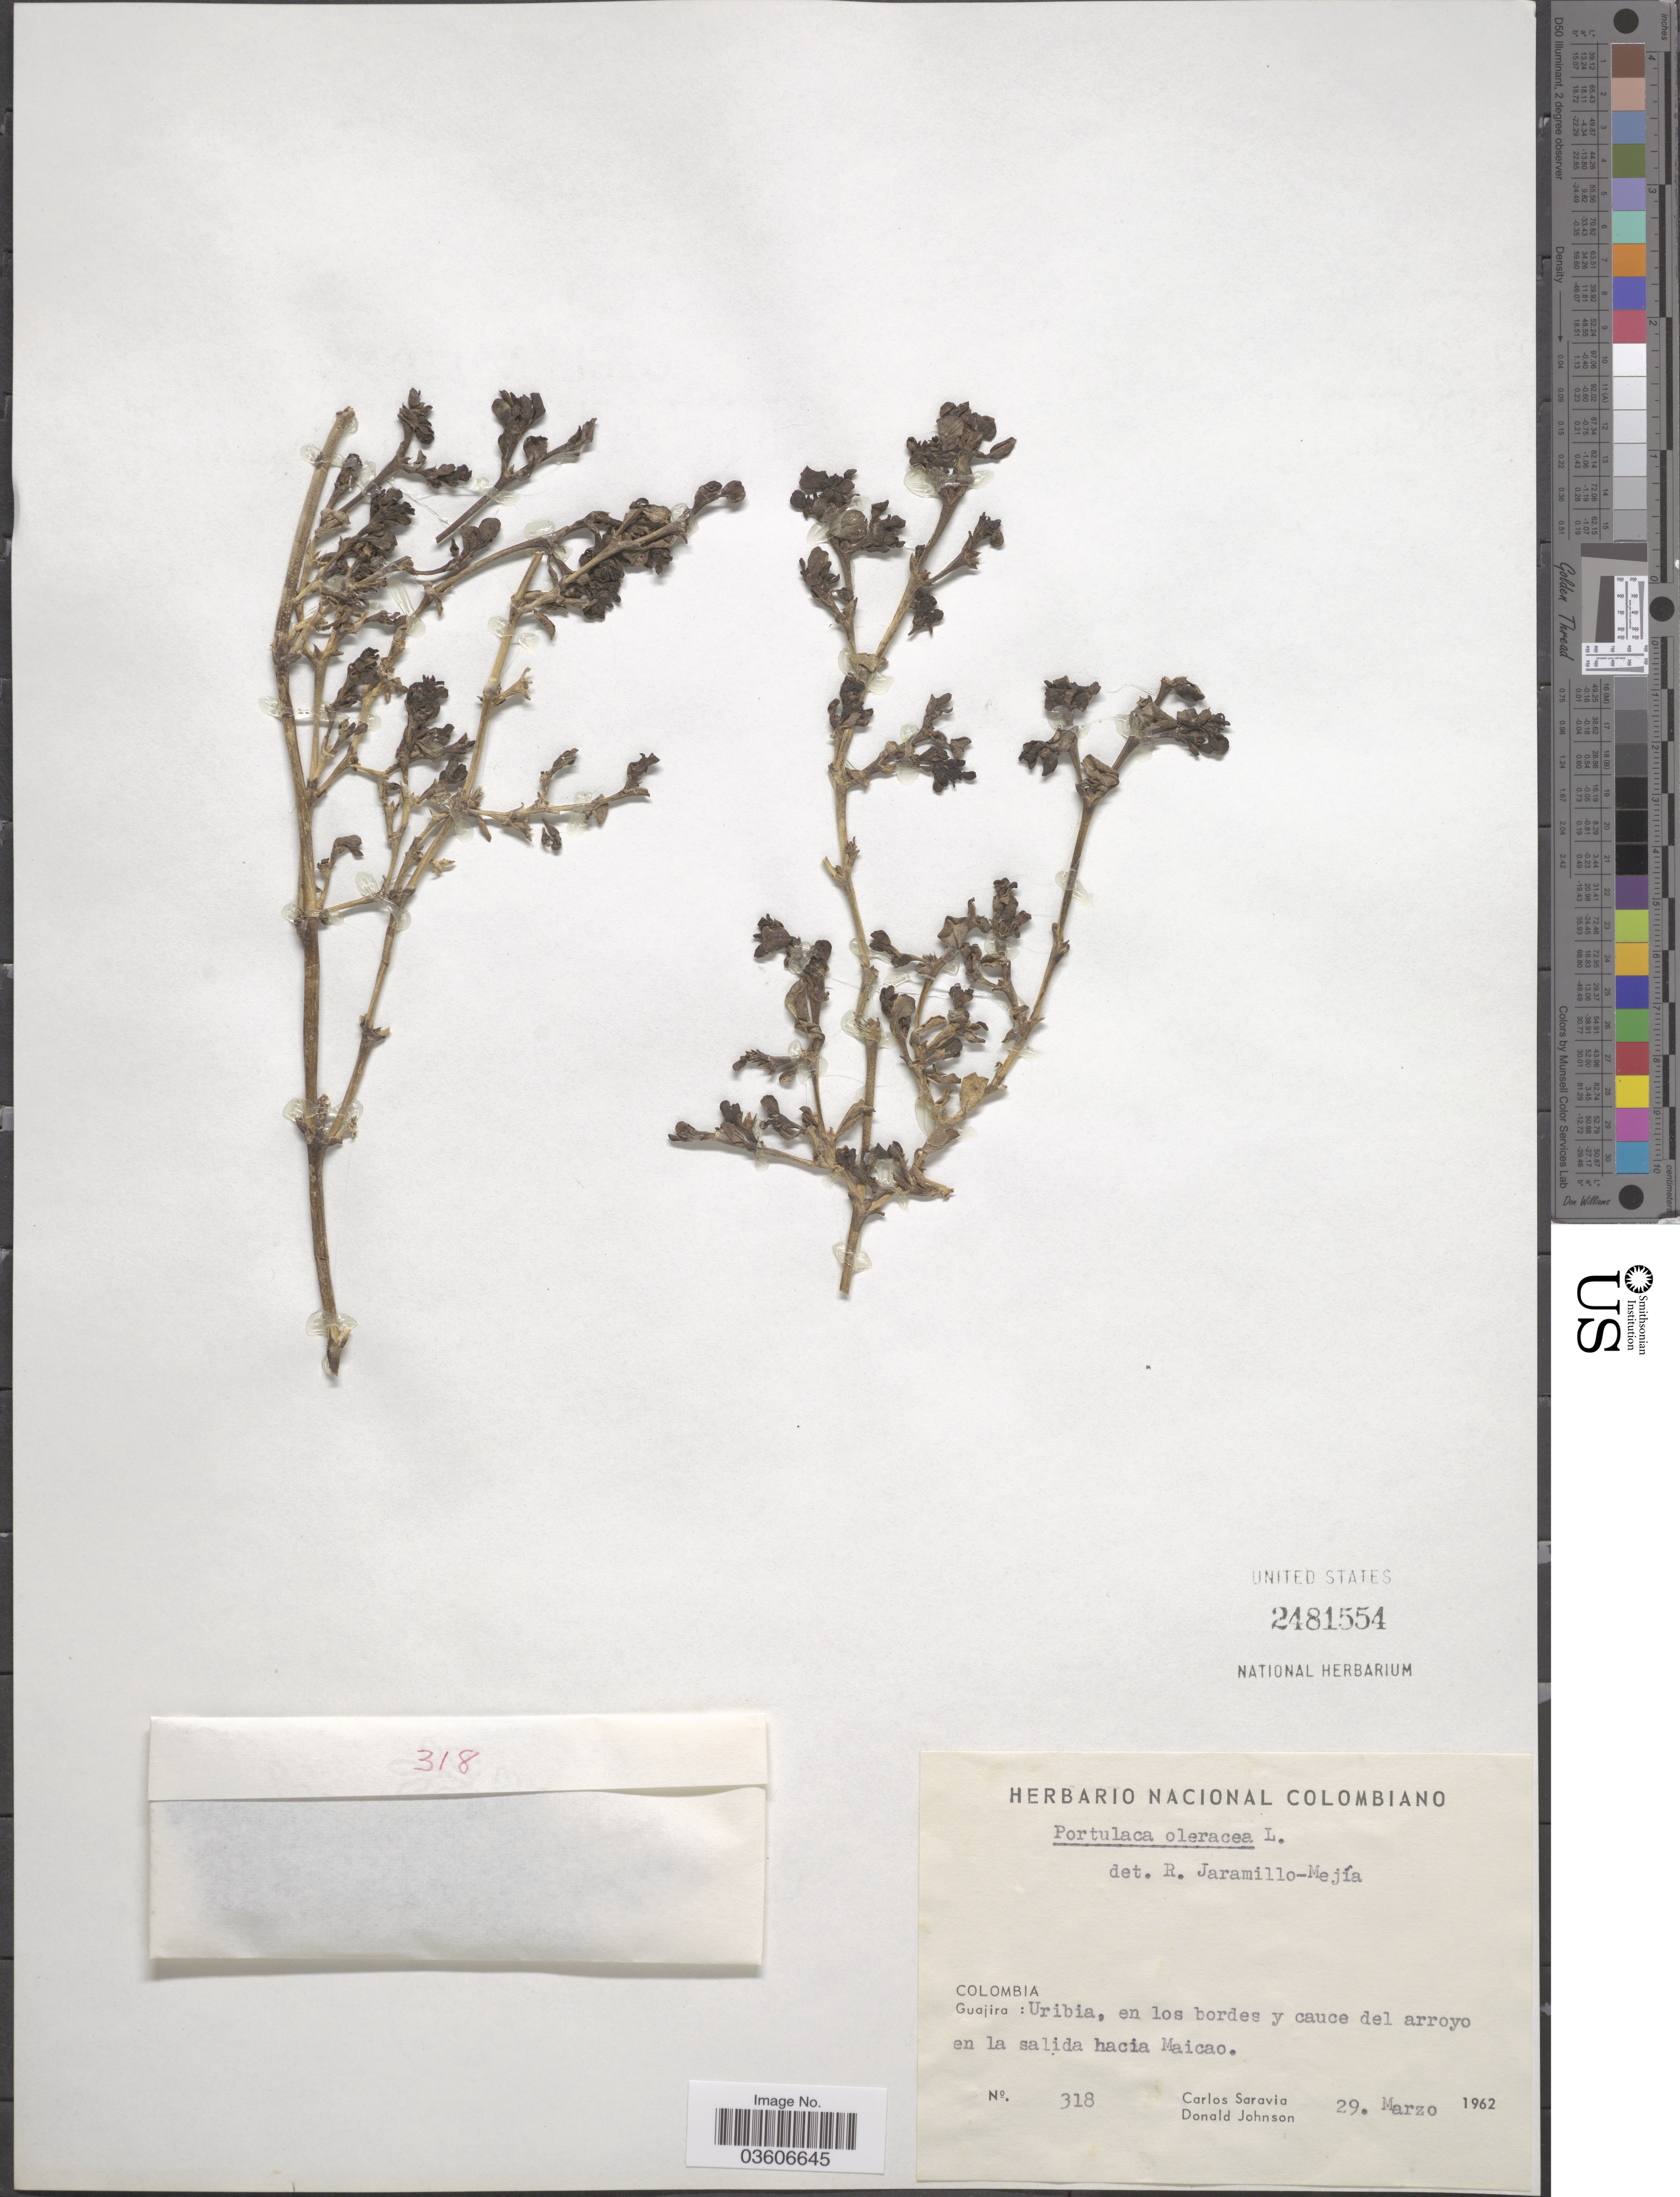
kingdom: Plantae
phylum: Tracheophyta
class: Magnoliopsida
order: Caryophyllales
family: Portulacaceae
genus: Portulaca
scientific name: Portulaca oleracea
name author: L.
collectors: C. Saravia & D. Johnson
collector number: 318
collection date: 1962-03-29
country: Colombia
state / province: La Guajira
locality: Uribia, en los bordes y cauce del arroyo en la salida hacia Maicao.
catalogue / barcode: US 2481554